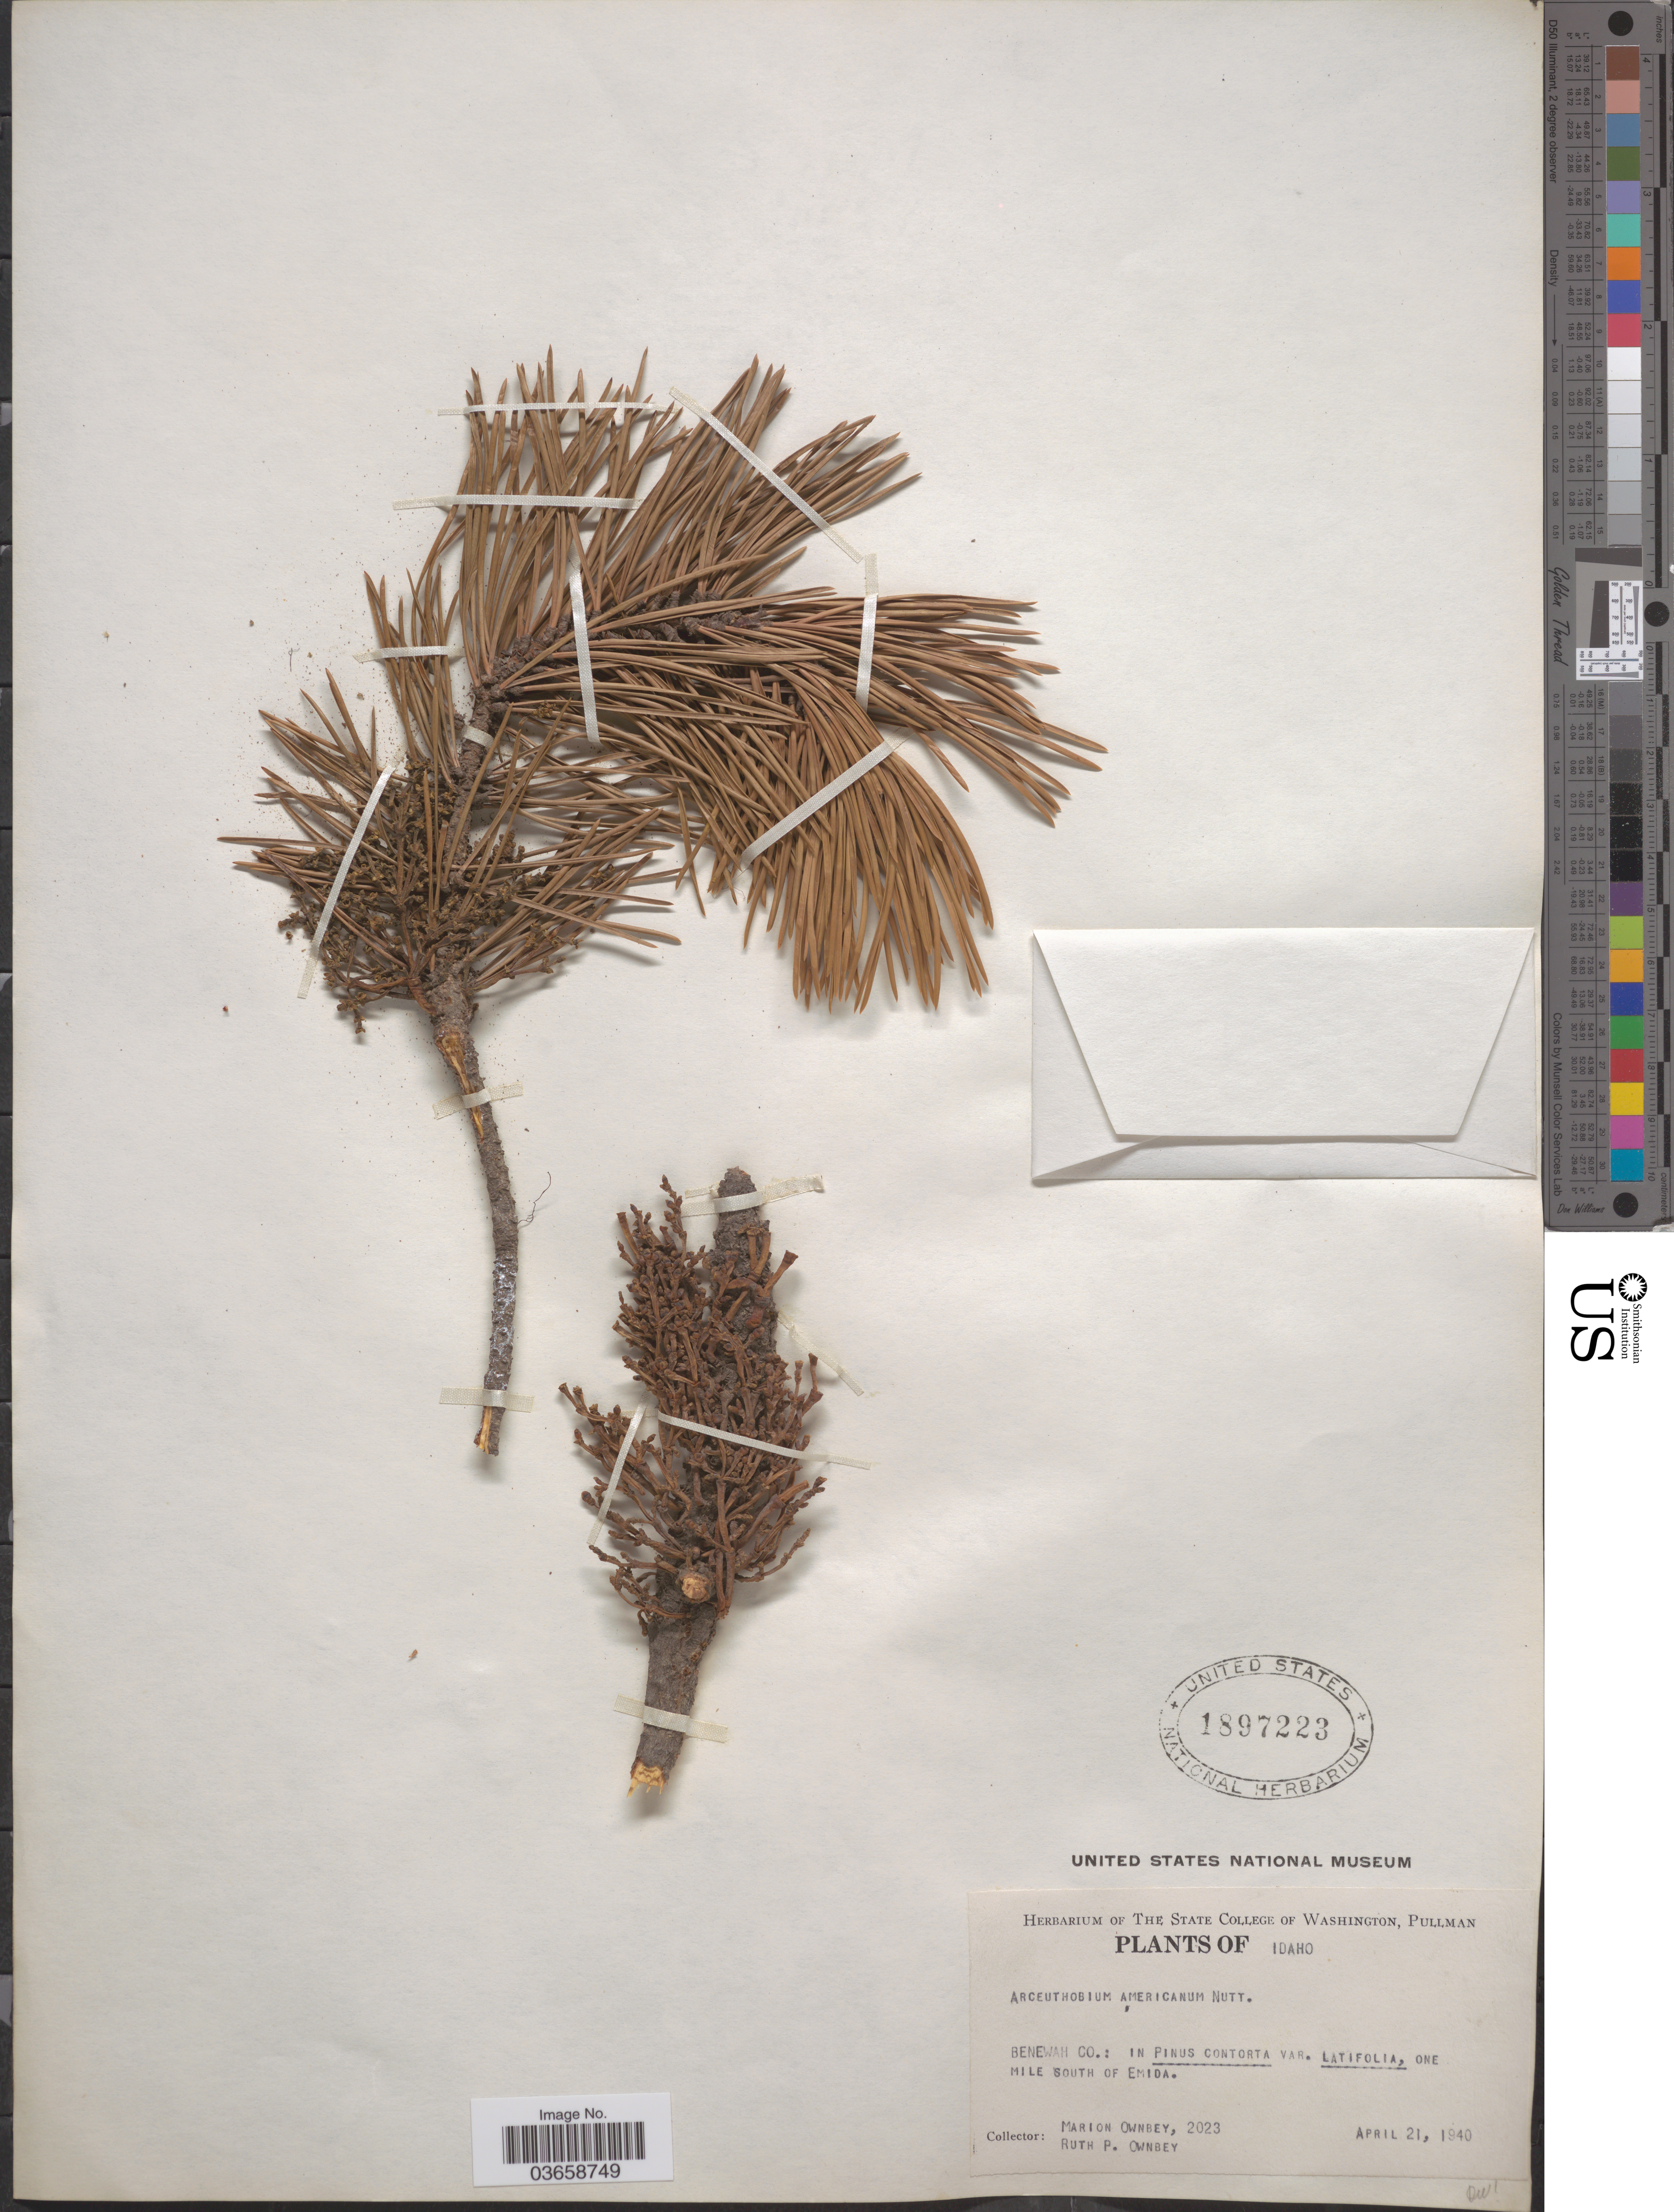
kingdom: Plantae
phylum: Tracheophyta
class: Magnoliopsida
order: Santalales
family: Viscaceae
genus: Arceuthobium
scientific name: Arceuthobium americanum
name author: Nutt. ex A. Gray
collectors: M. Ownbey & R. Ownbey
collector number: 2023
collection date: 1940-04-21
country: United States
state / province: Idaho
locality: Benewah Co.: One mile south of Emida.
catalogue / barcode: US 1897223